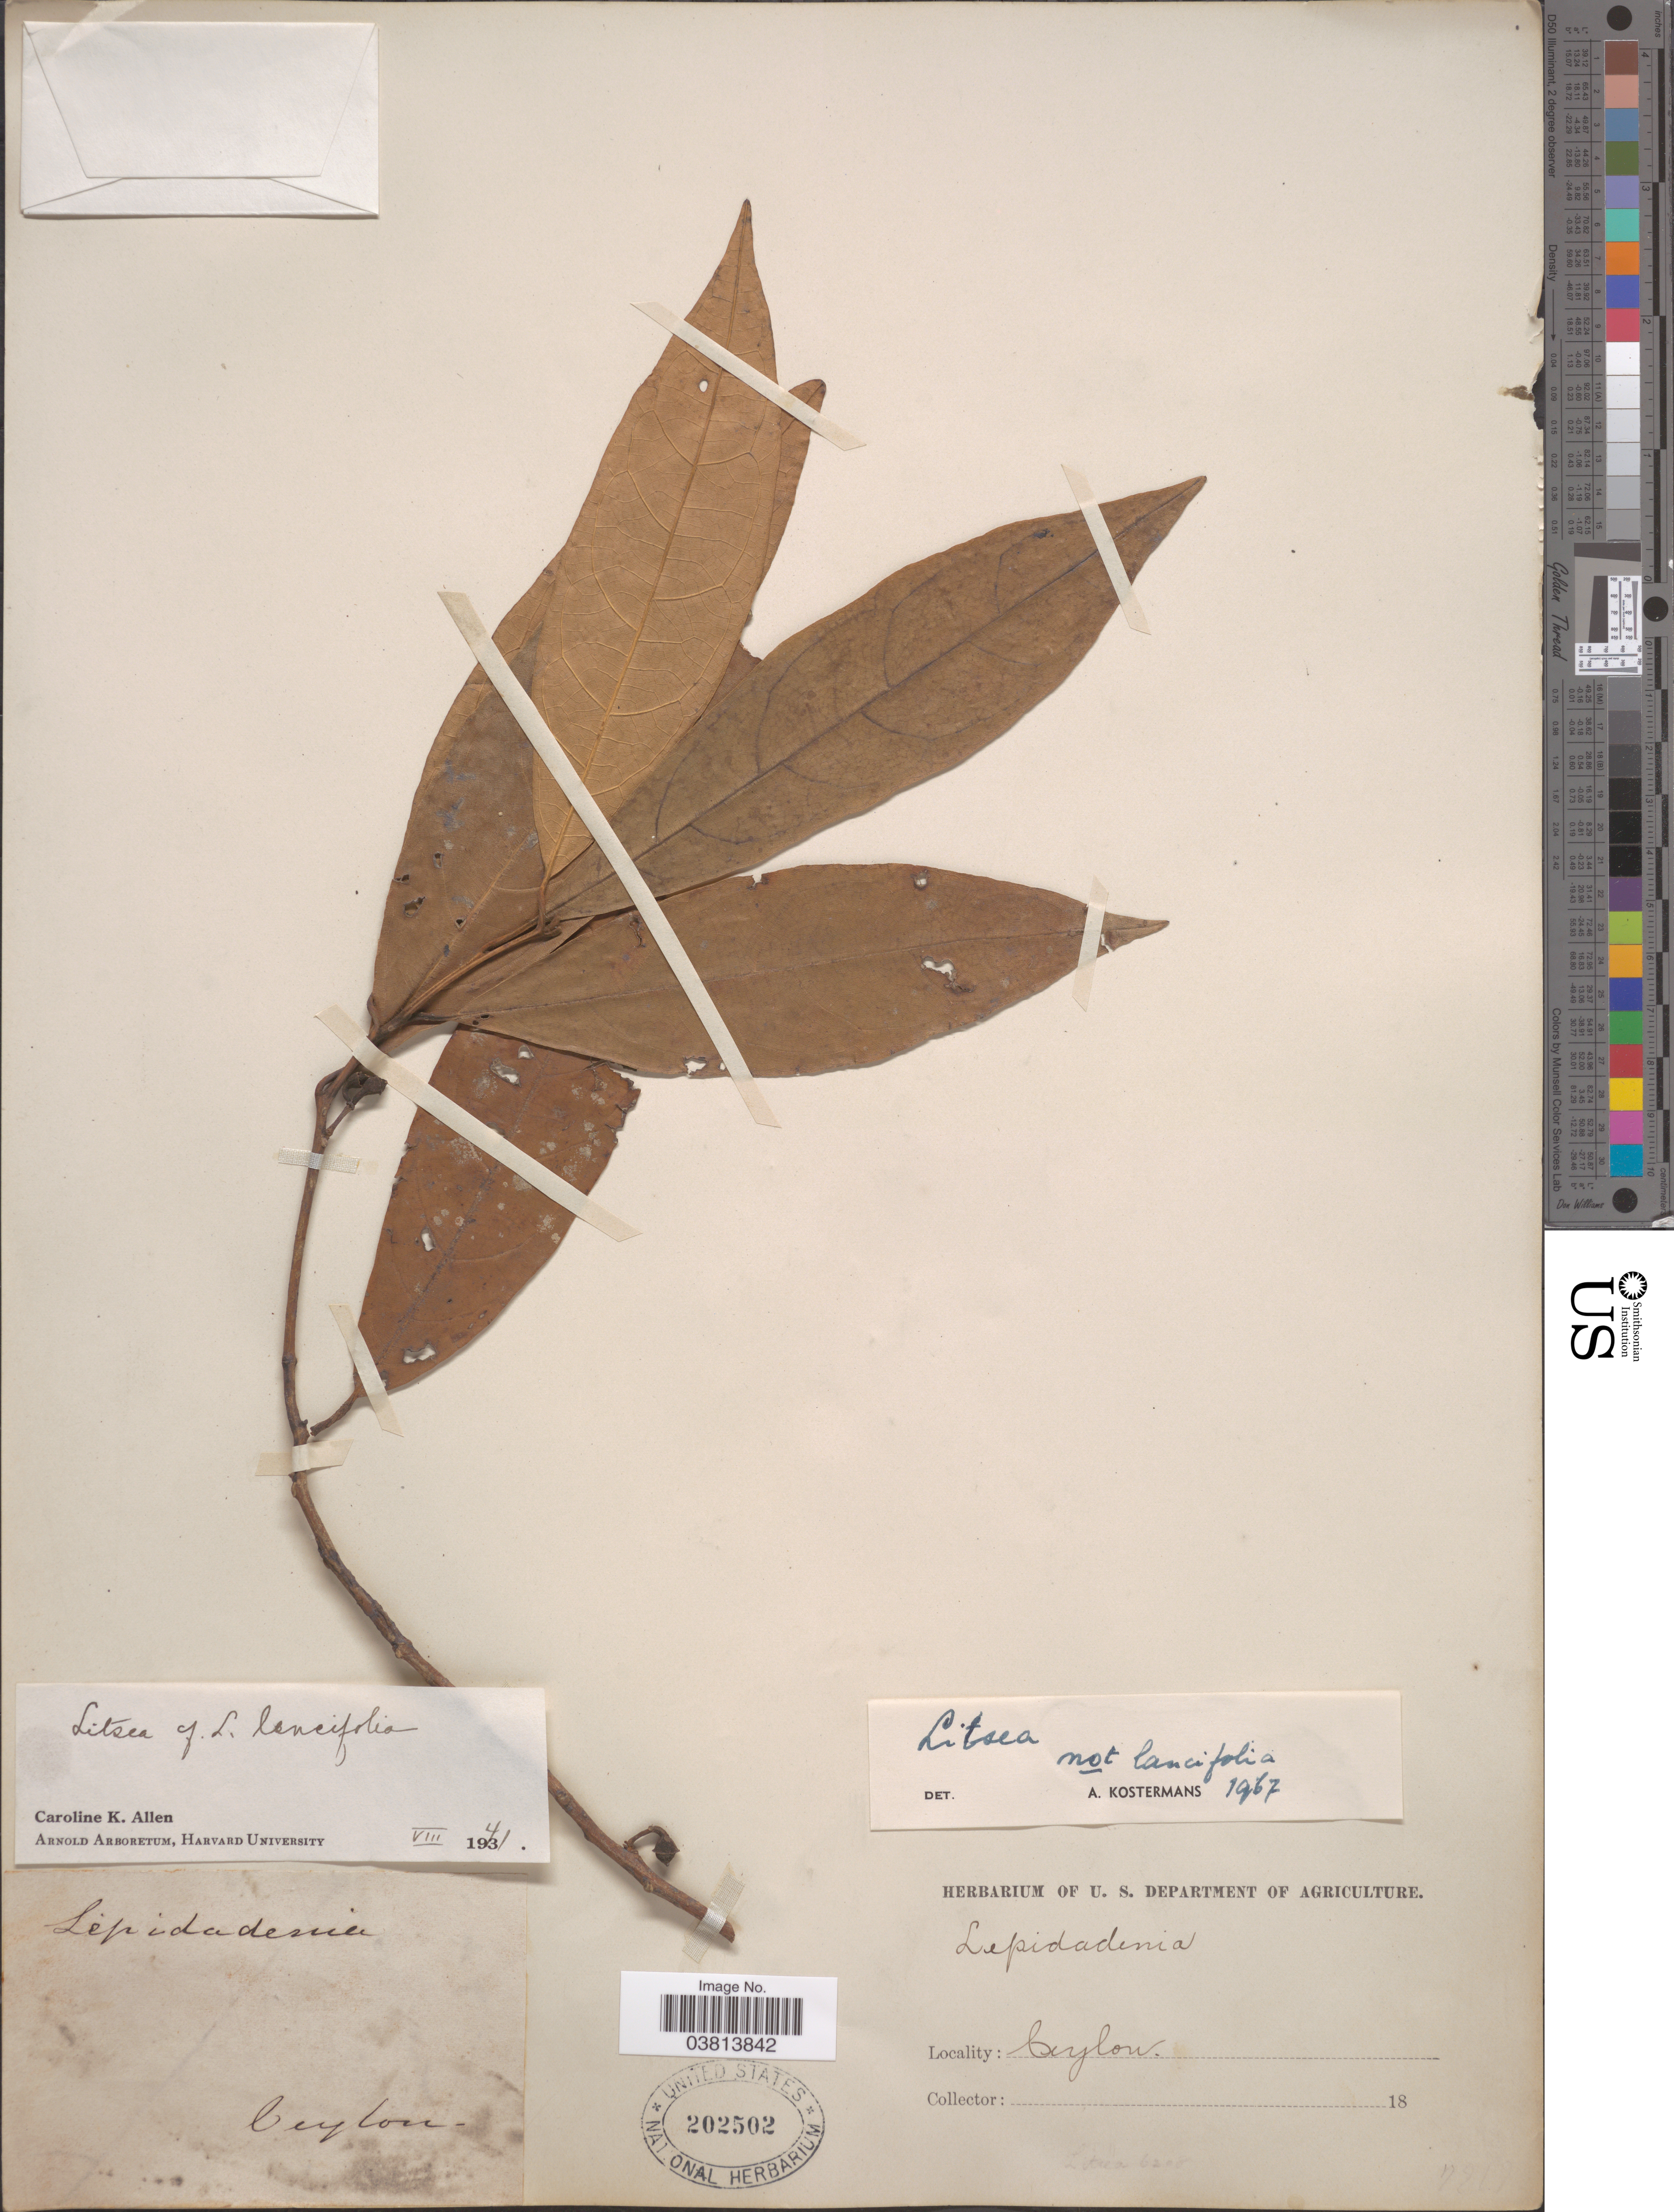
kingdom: Plantae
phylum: Tracheophyta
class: Magnoliopsida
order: Laurales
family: Lauraceae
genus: Litsea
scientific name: Litsea sp.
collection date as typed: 18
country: Sri Lanka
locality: Ceylon.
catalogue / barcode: US 202502